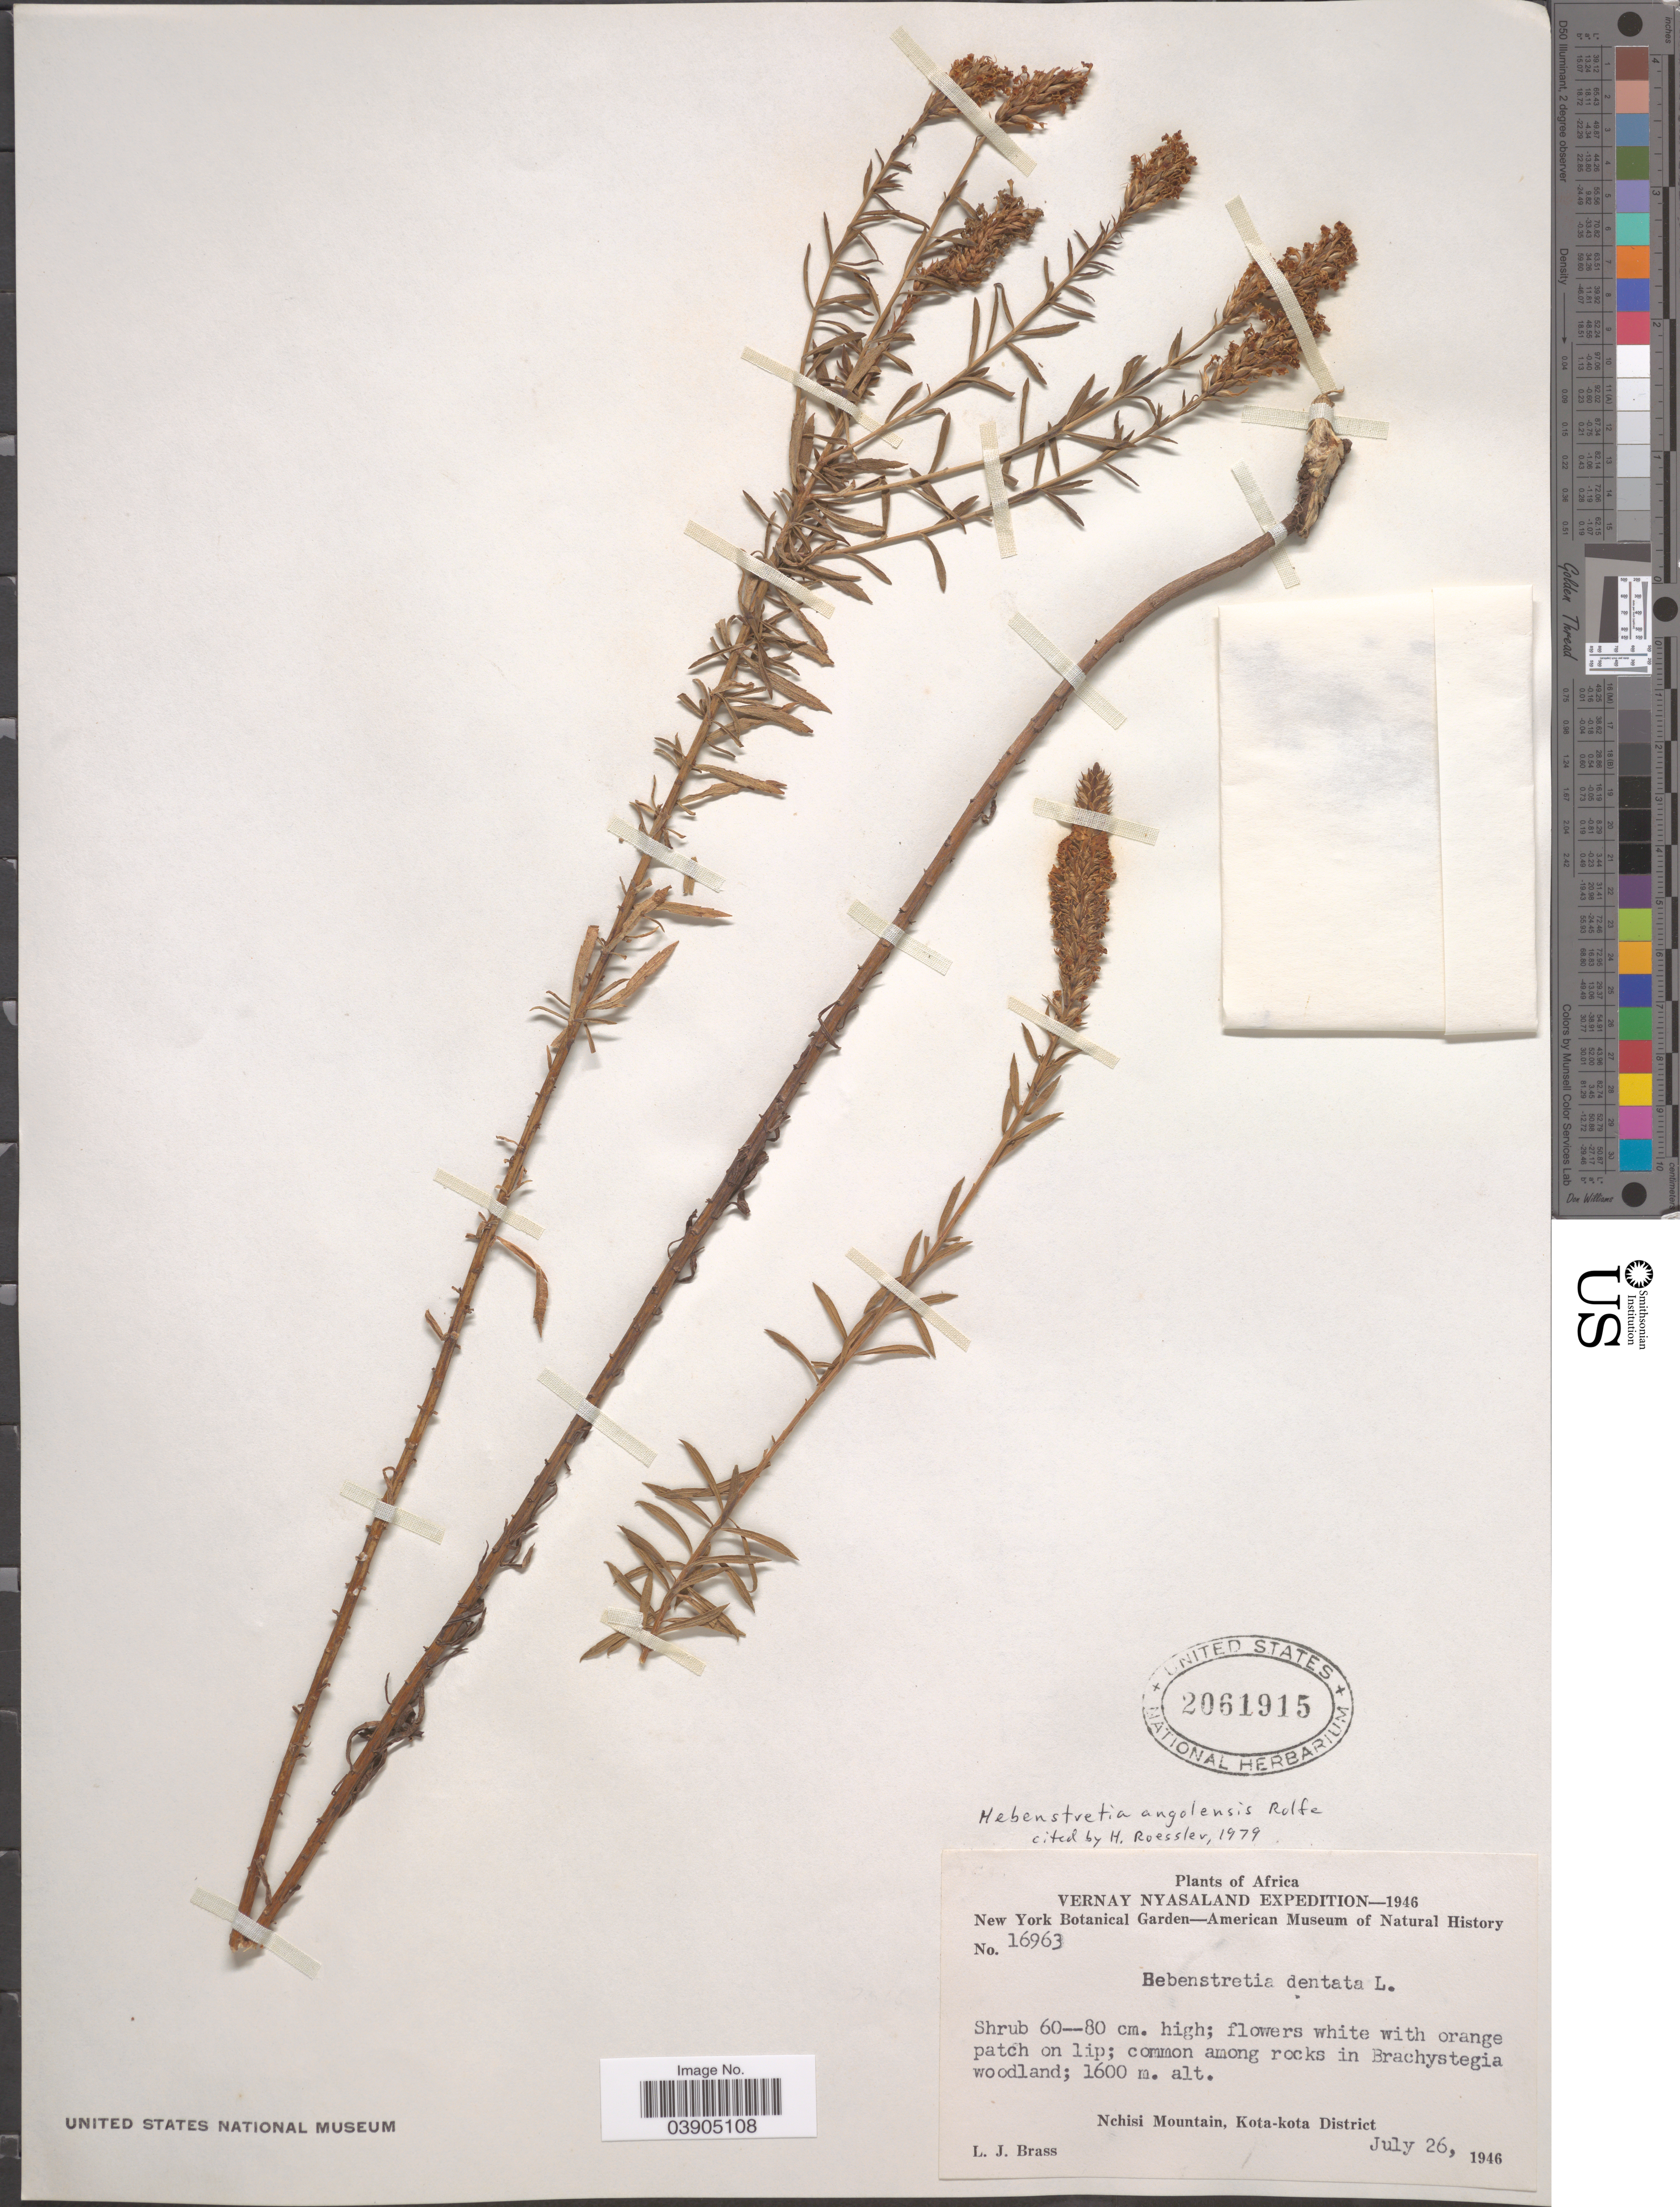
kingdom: Plantae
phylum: Tracheophyta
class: Magnoliopsida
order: Lamiales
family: Scrophulariaceae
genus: Hebenstretia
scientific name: Hebenstretia angolensis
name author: Rolfe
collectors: L. J. Brass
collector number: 16963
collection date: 1946-07-26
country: Malawi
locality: Vernay Nyasaland. Among rocks in Brachystegia woodland; Nchisi Mountain, Kota-kota District.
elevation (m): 1600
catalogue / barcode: US 2061915